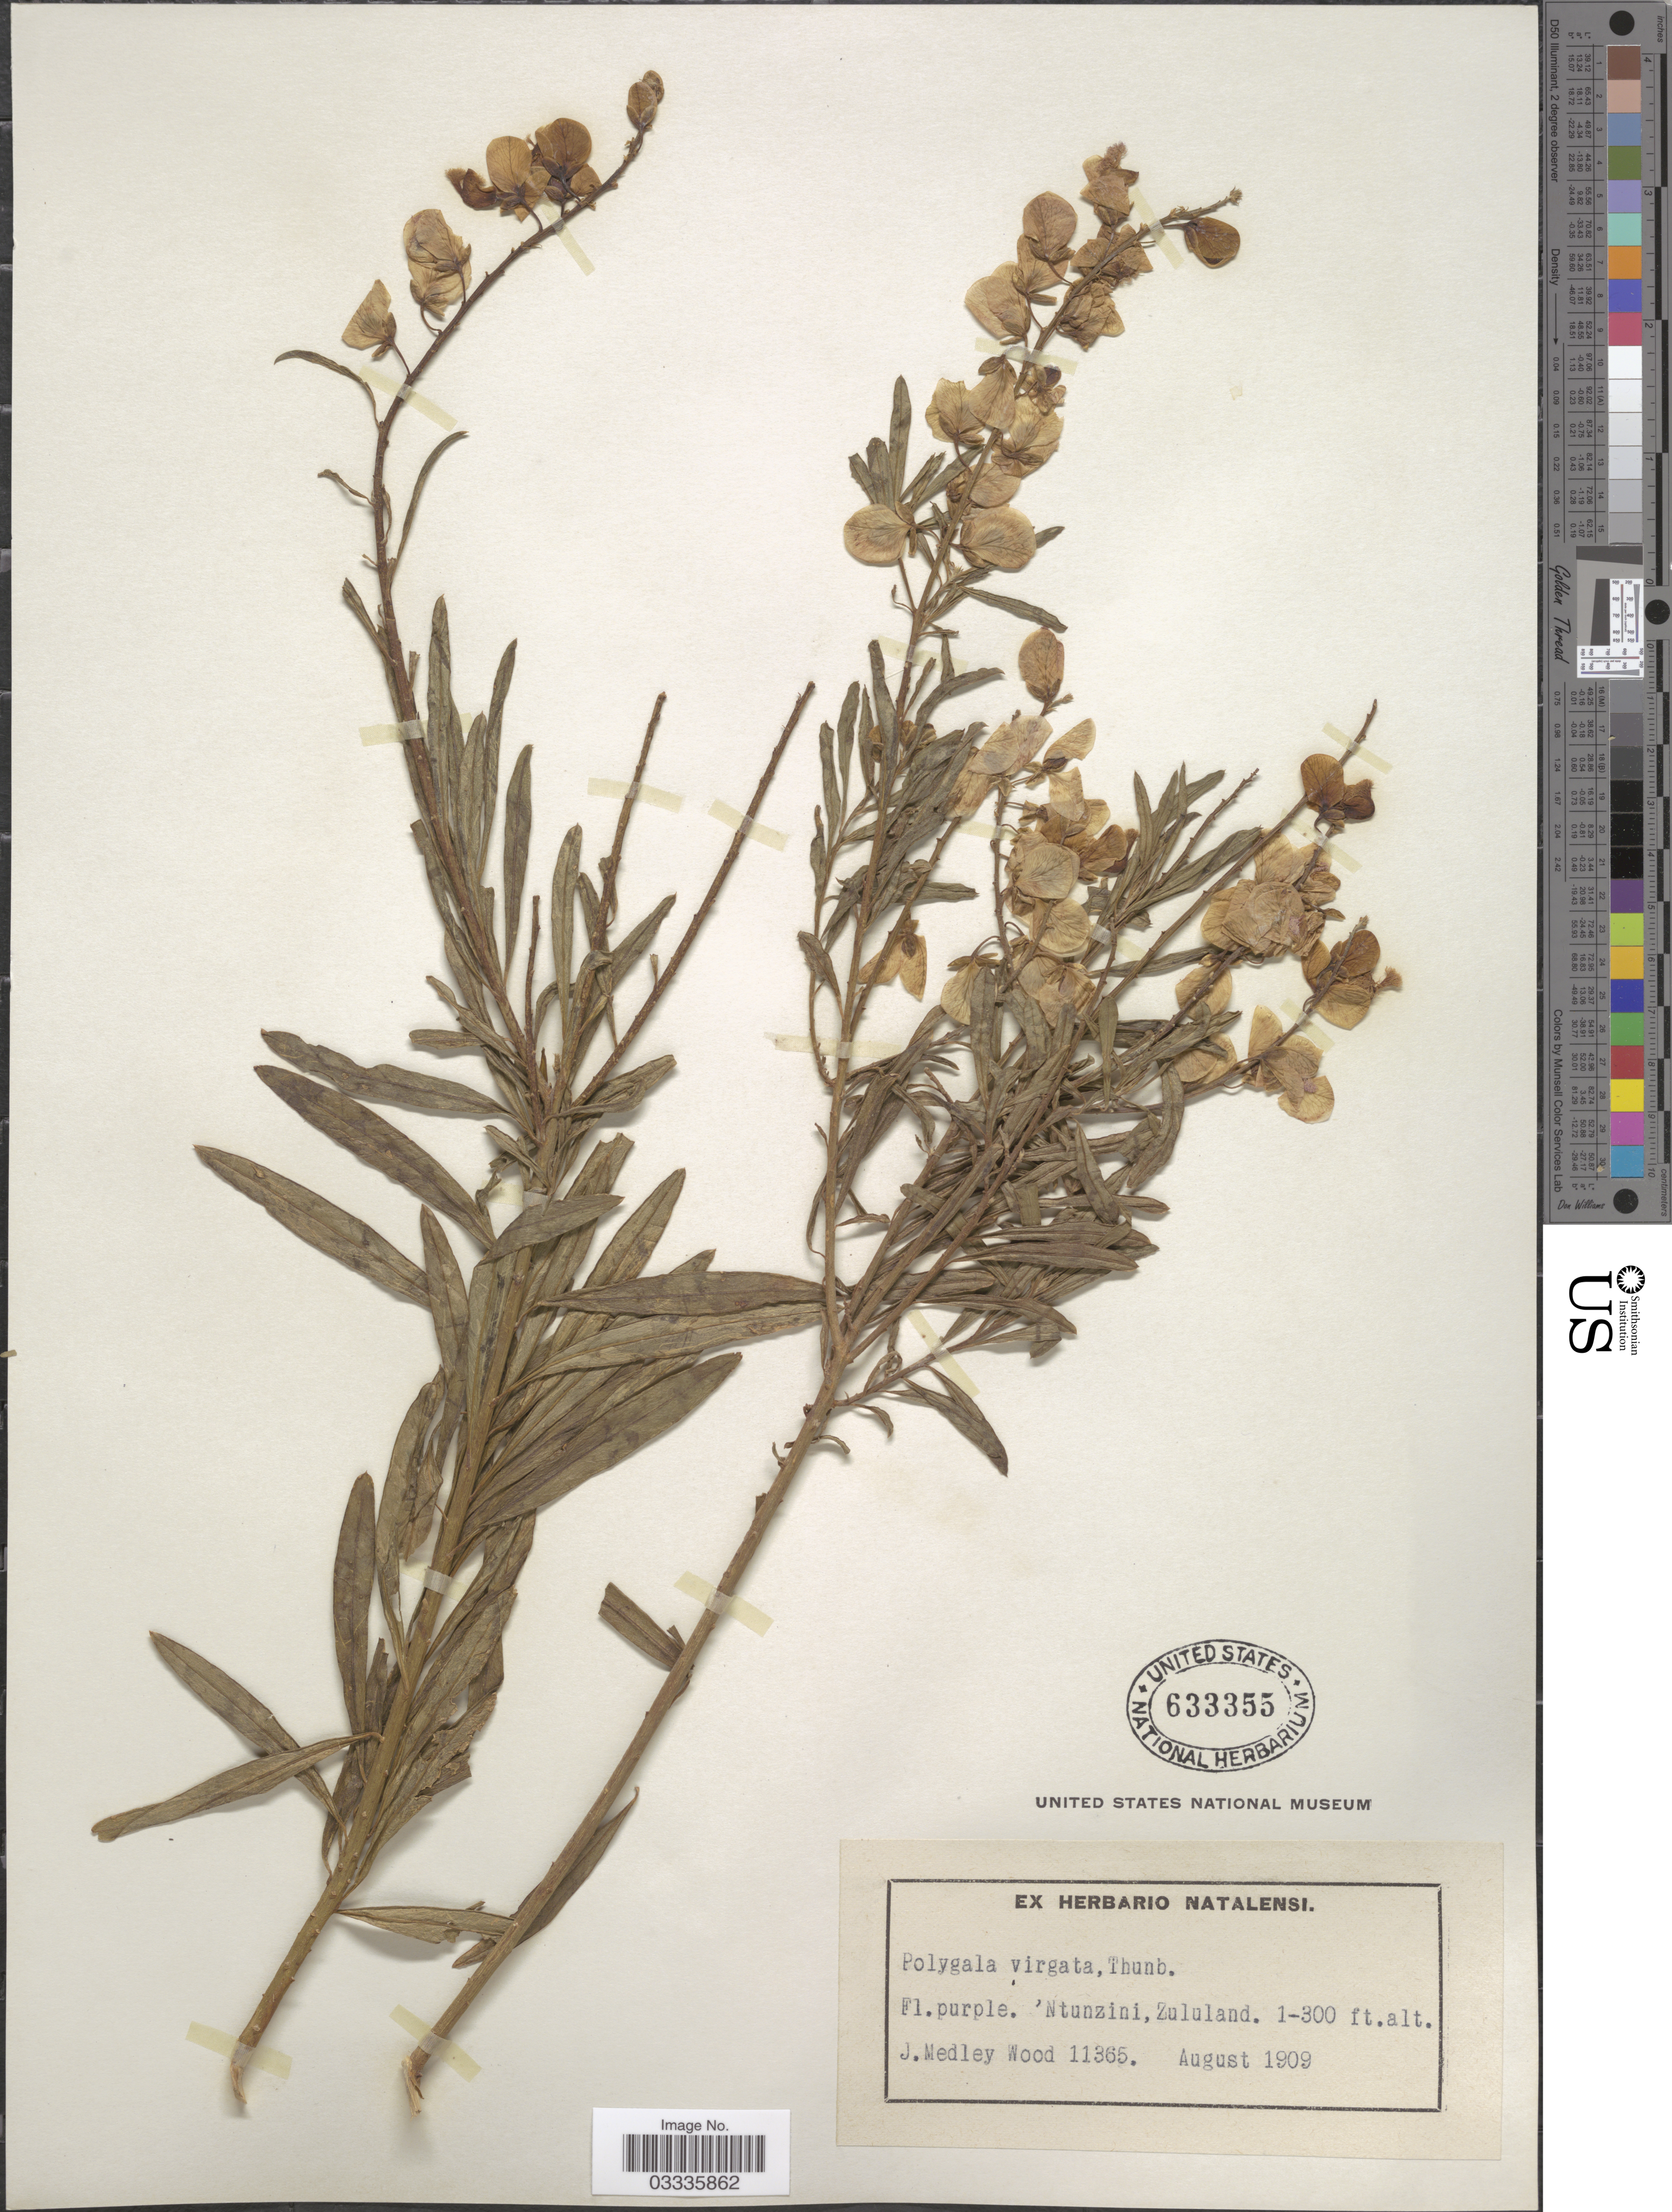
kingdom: Plantae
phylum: Tracheophyta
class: Magnoliopsida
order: Fabales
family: Polygalaceae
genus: Polygala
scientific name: Polygala virgata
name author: Thunb.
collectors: J. M. Wood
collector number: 11365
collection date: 1909-08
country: South Africa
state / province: KwaZulu-Natal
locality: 'Ntunzini, Zululand.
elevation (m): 30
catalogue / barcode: US 633355